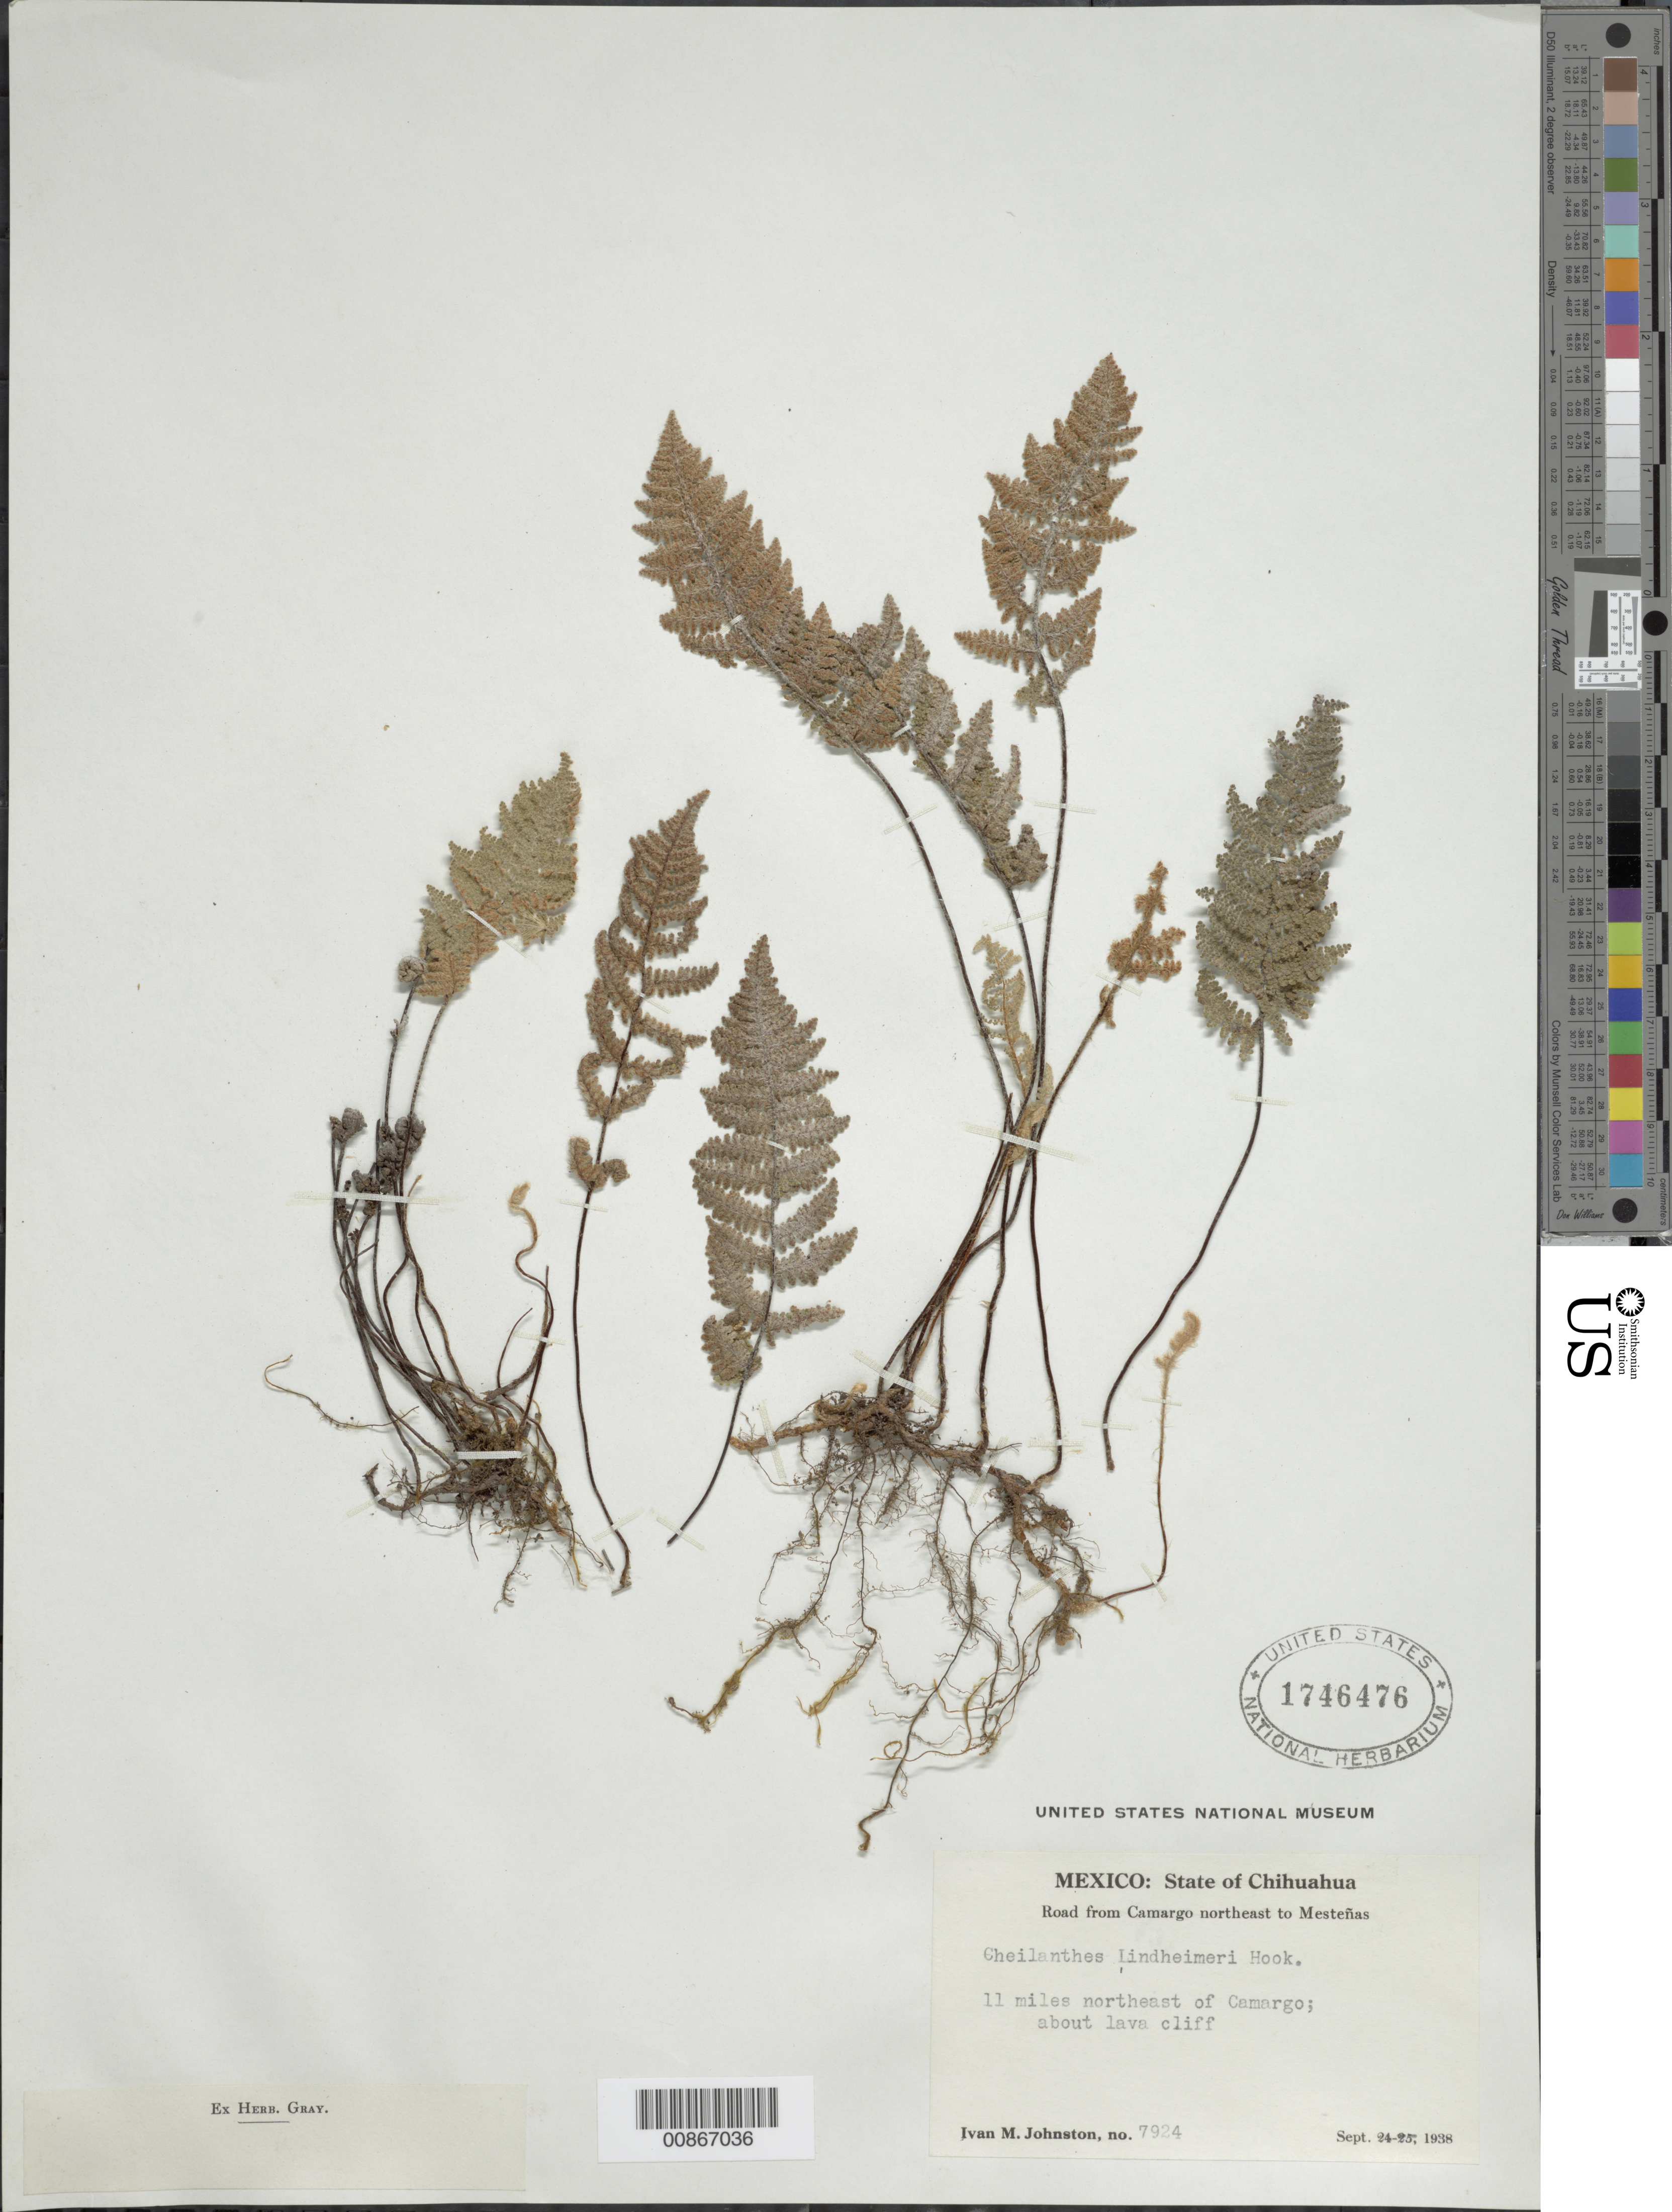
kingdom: Plantae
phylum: Tracheophyta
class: Polypodiopsida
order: Polypodiales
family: Pteridaceae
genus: Myriopteris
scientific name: Myriopteris lindheimeri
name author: (Hook.) J. Sm.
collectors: I.M. Johnston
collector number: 7924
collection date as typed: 24 Sep 1938 to 25 Sep 1938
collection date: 1938-09-24/1938-09-25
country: Mexico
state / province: Chihuahua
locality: Road from Camargo northeast to Mesteñas. 11 miles northeast of Camargo.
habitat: About lava cliff.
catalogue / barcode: US 1746476